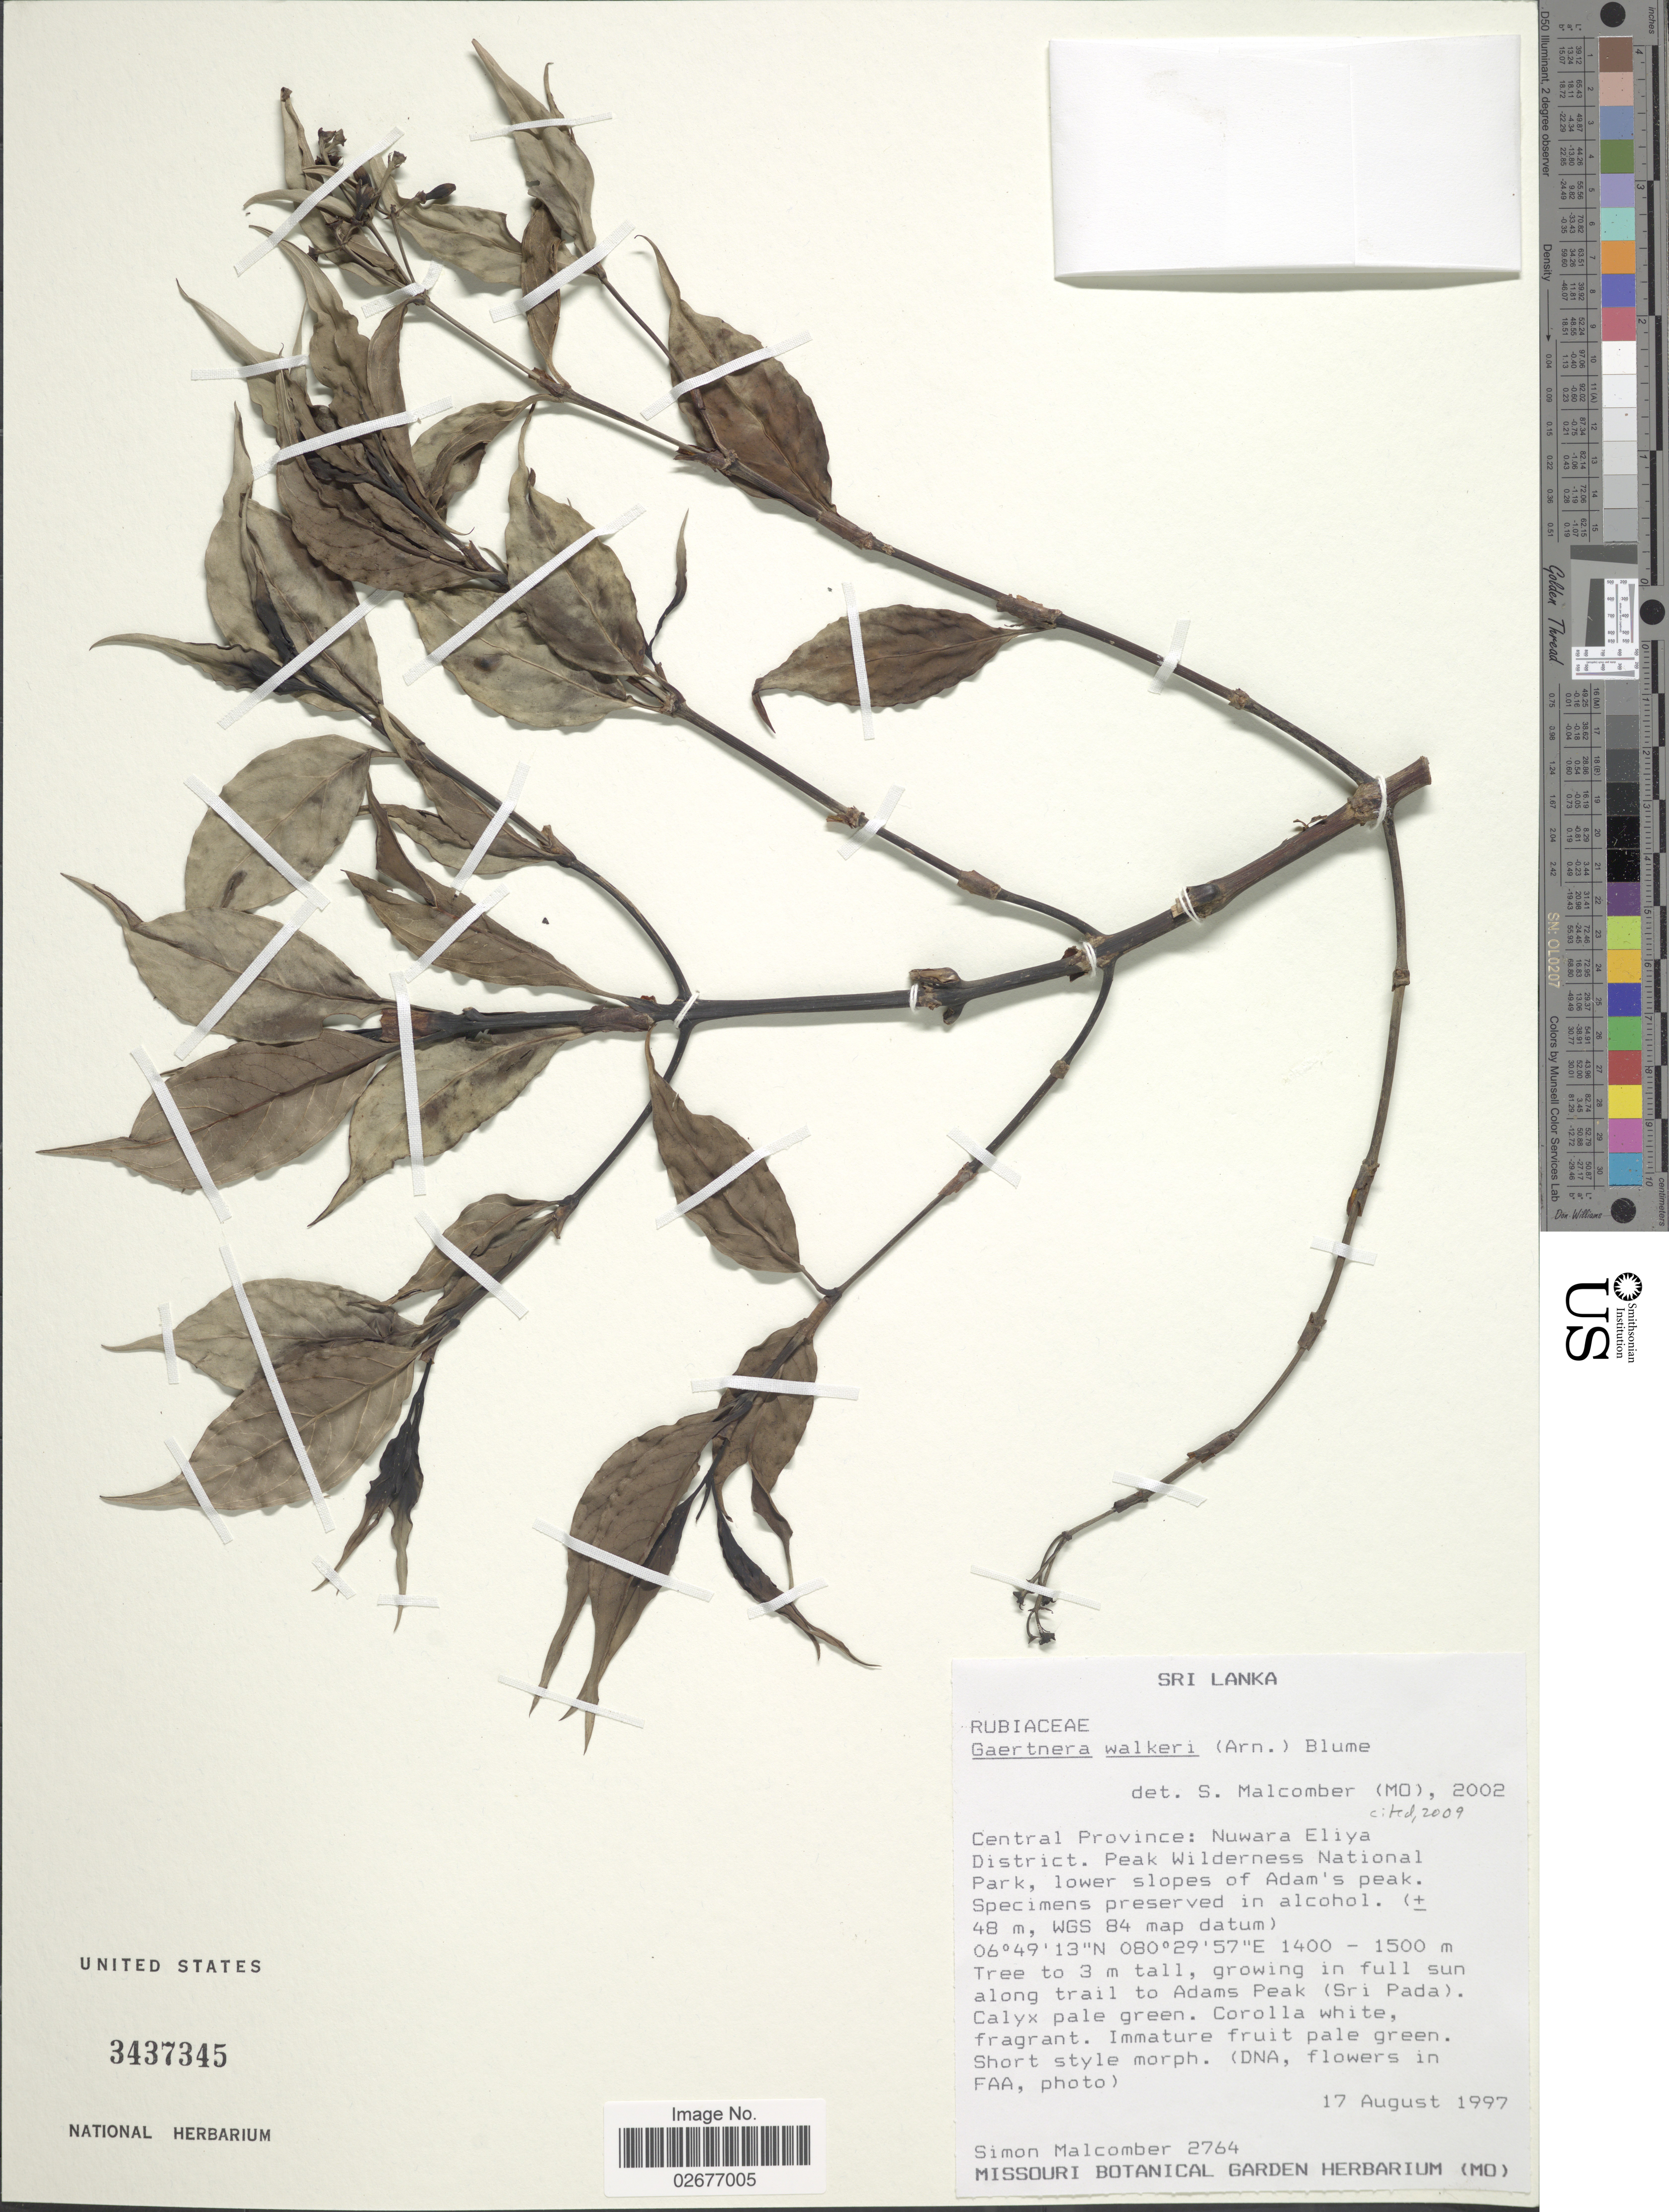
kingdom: Plantae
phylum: Tracheophyta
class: Magnoliopsida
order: Gentianales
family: Rubiaceae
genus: Gaertnera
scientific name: Gaertnera walkeri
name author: (Arn.) Blume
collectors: S. T. Malcomber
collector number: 2764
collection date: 1997-08-17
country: Sri Lanka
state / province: Central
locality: Central province: Nuwara Eliya District, Peak Wilderness National Park, lower slopes of Adam's peak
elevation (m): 1400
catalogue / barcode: US 3437345